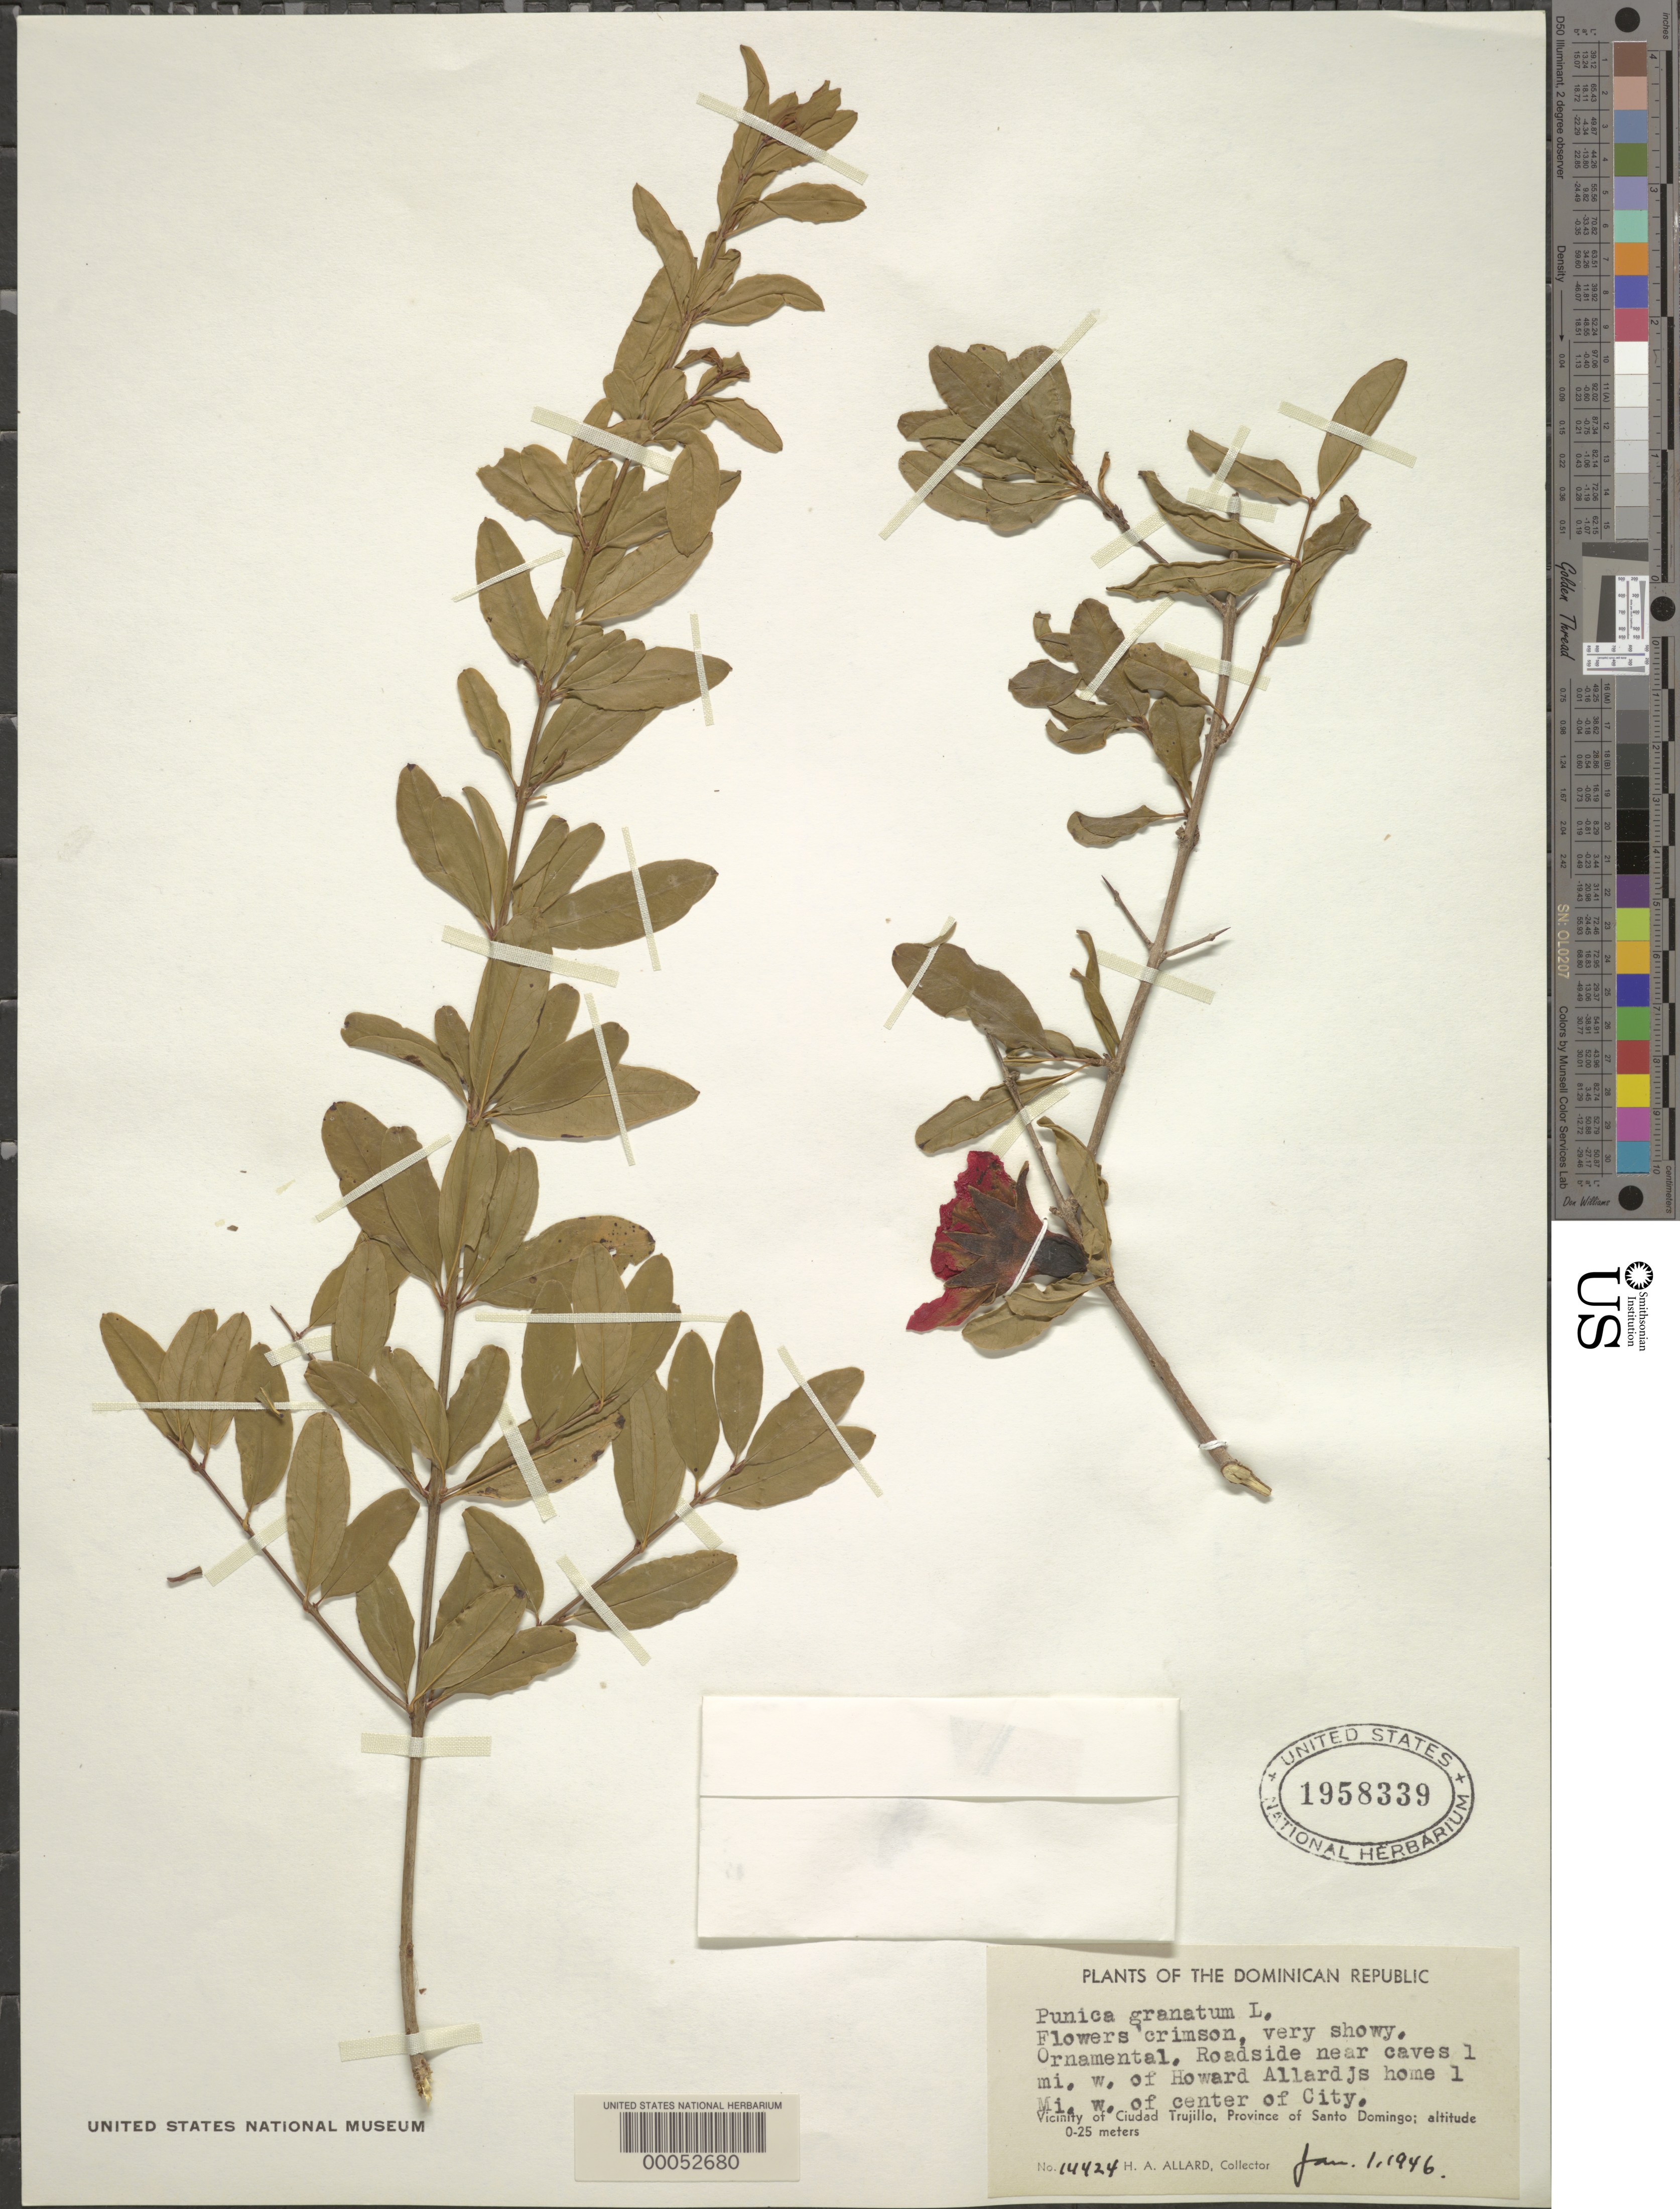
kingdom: Plantae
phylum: Tracheophyta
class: Magnoliopsida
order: Myrtales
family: Lythraceae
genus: Punica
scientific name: Punica granatum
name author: L.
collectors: H. A. Allard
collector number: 14424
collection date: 1946-01-01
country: Dominican Republic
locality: Roadside near caves 1 mi. w. of Howard Allardjs home 1 Mi. w. of center of City. Vicinity of Cuidad Trujillo, Province of Santo Domingo.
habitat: roadside near caves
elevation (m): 0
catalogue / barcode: US 1958339